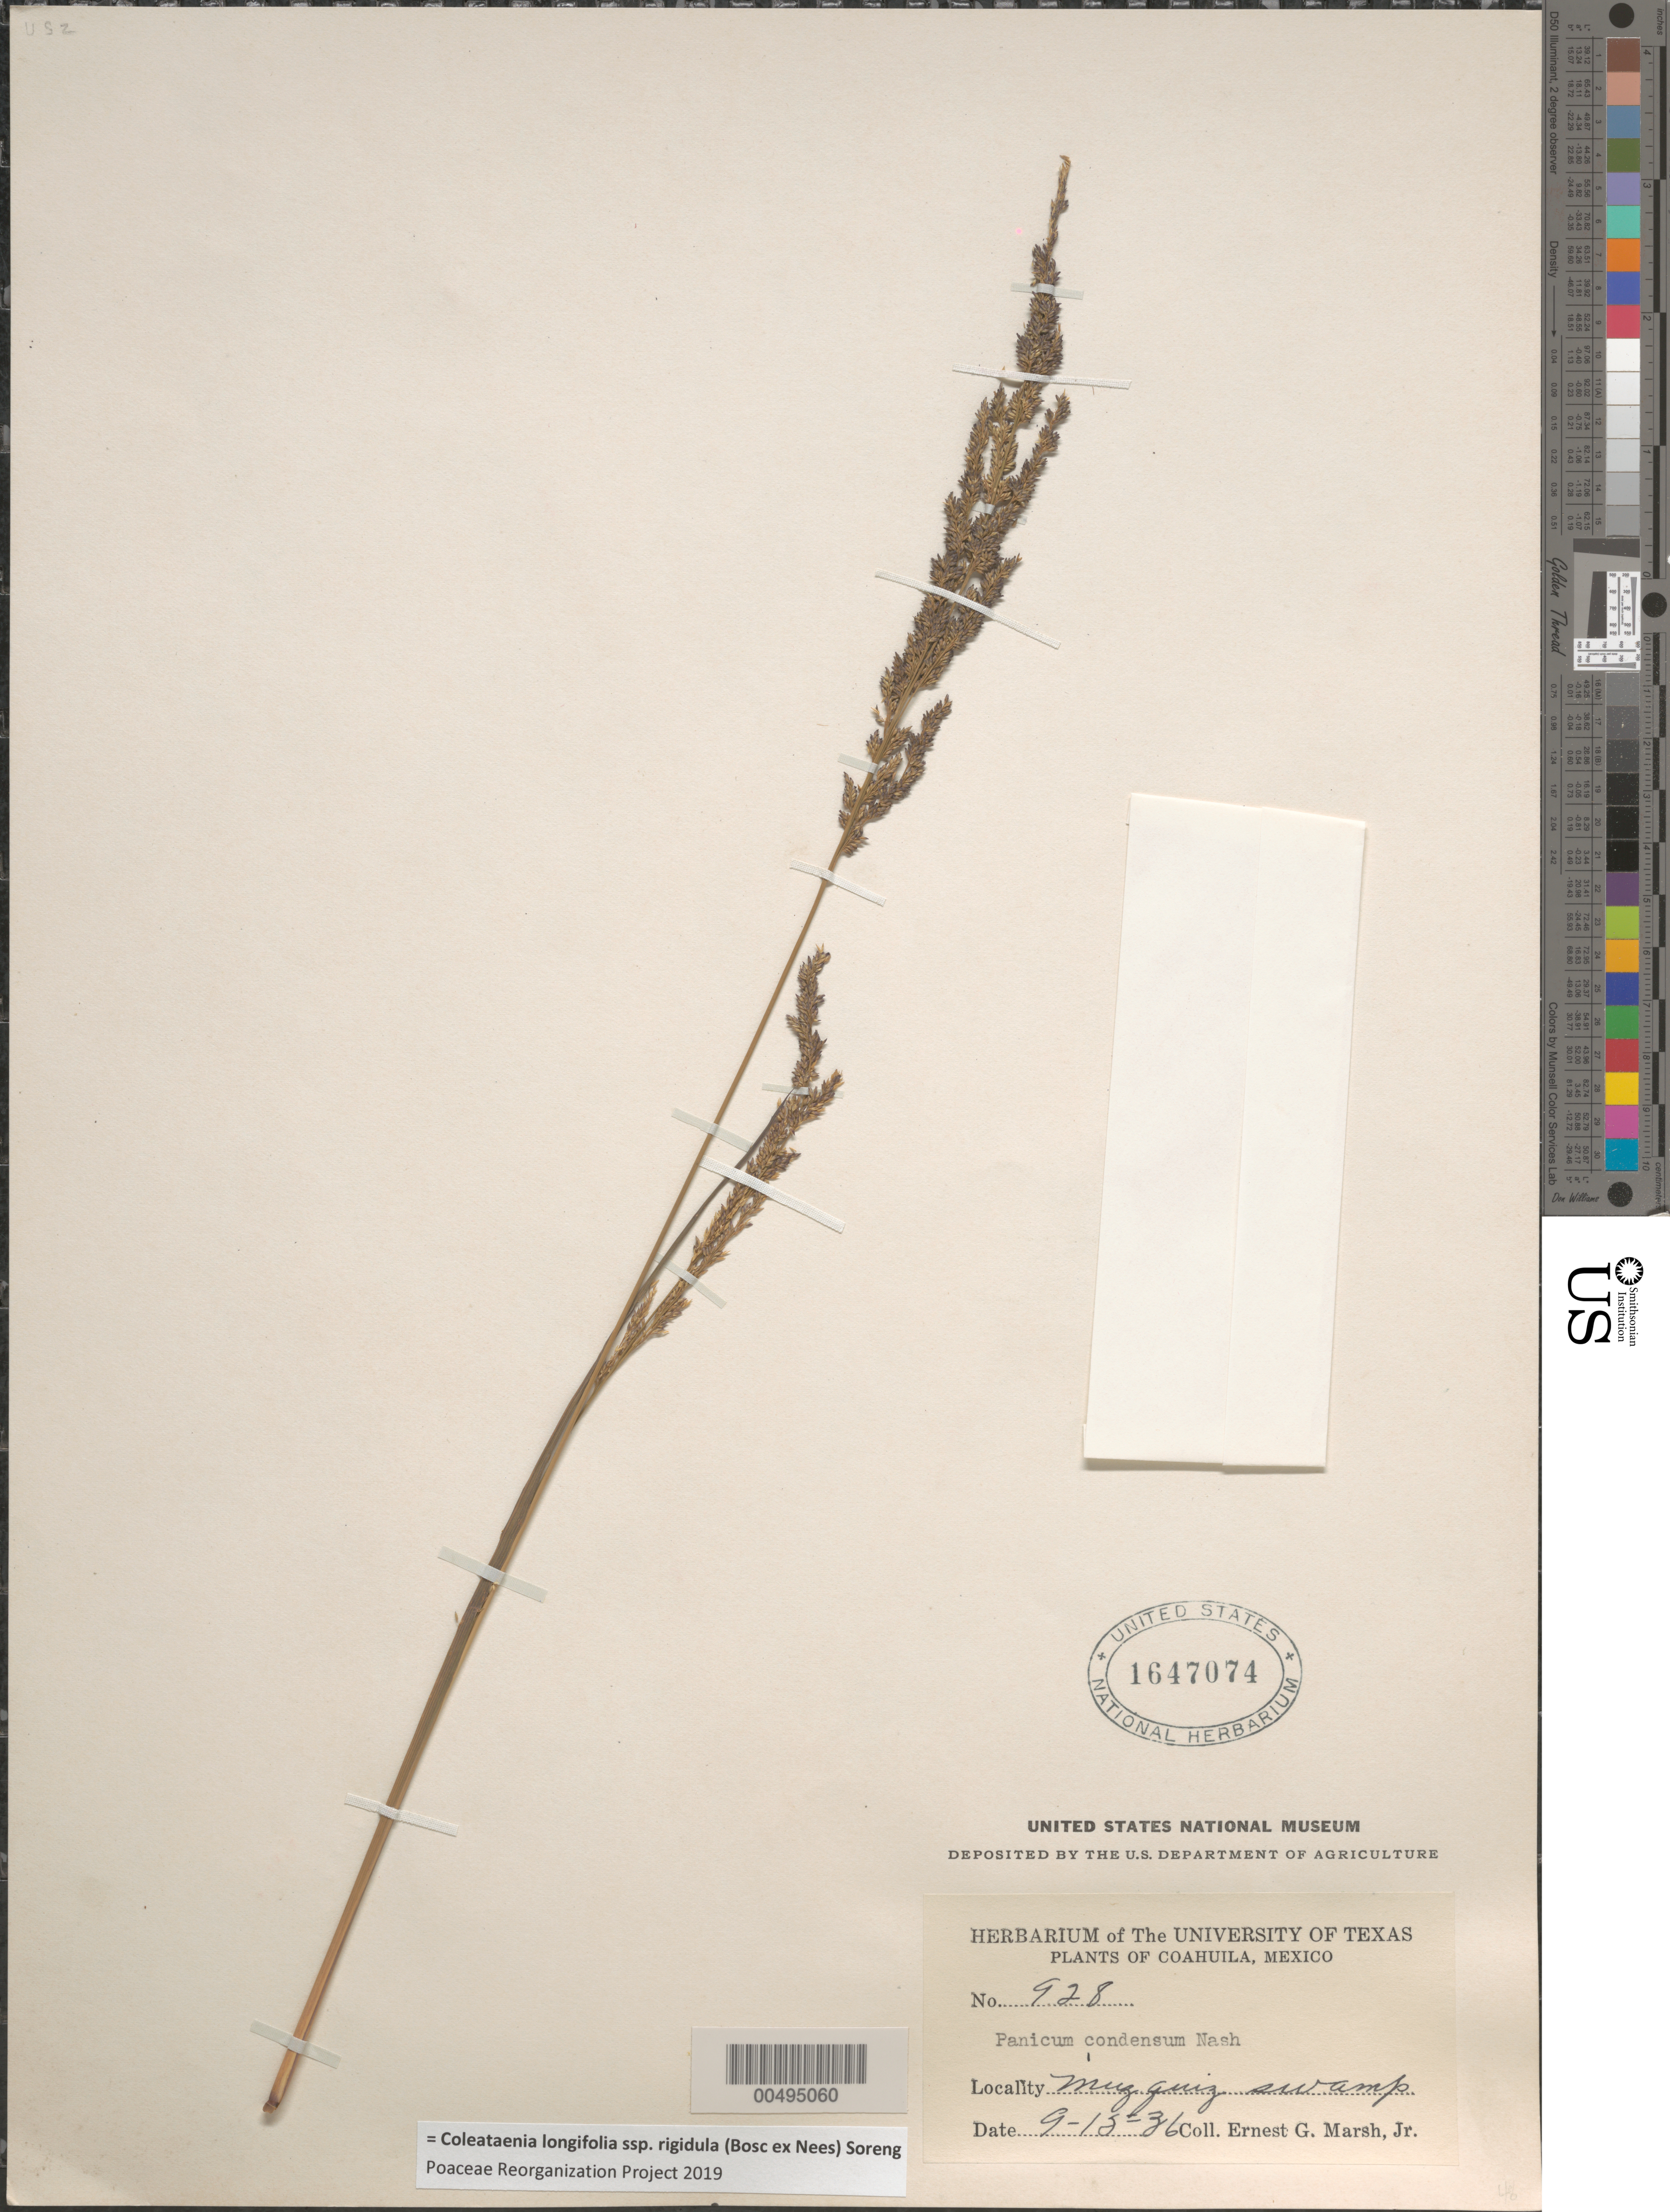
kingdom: Plantae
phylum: Tracheophyta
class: Liliopsida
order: Poales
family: Poaceae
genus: Panicum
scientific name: Panicum congestum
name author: Renvoize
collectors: E. G. Marsh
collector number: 928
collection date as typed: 15 Sep 1936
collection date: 1936-09-15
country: Mexico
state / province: Coahuila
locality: Muzquiz swamp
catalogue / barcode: US 1647074